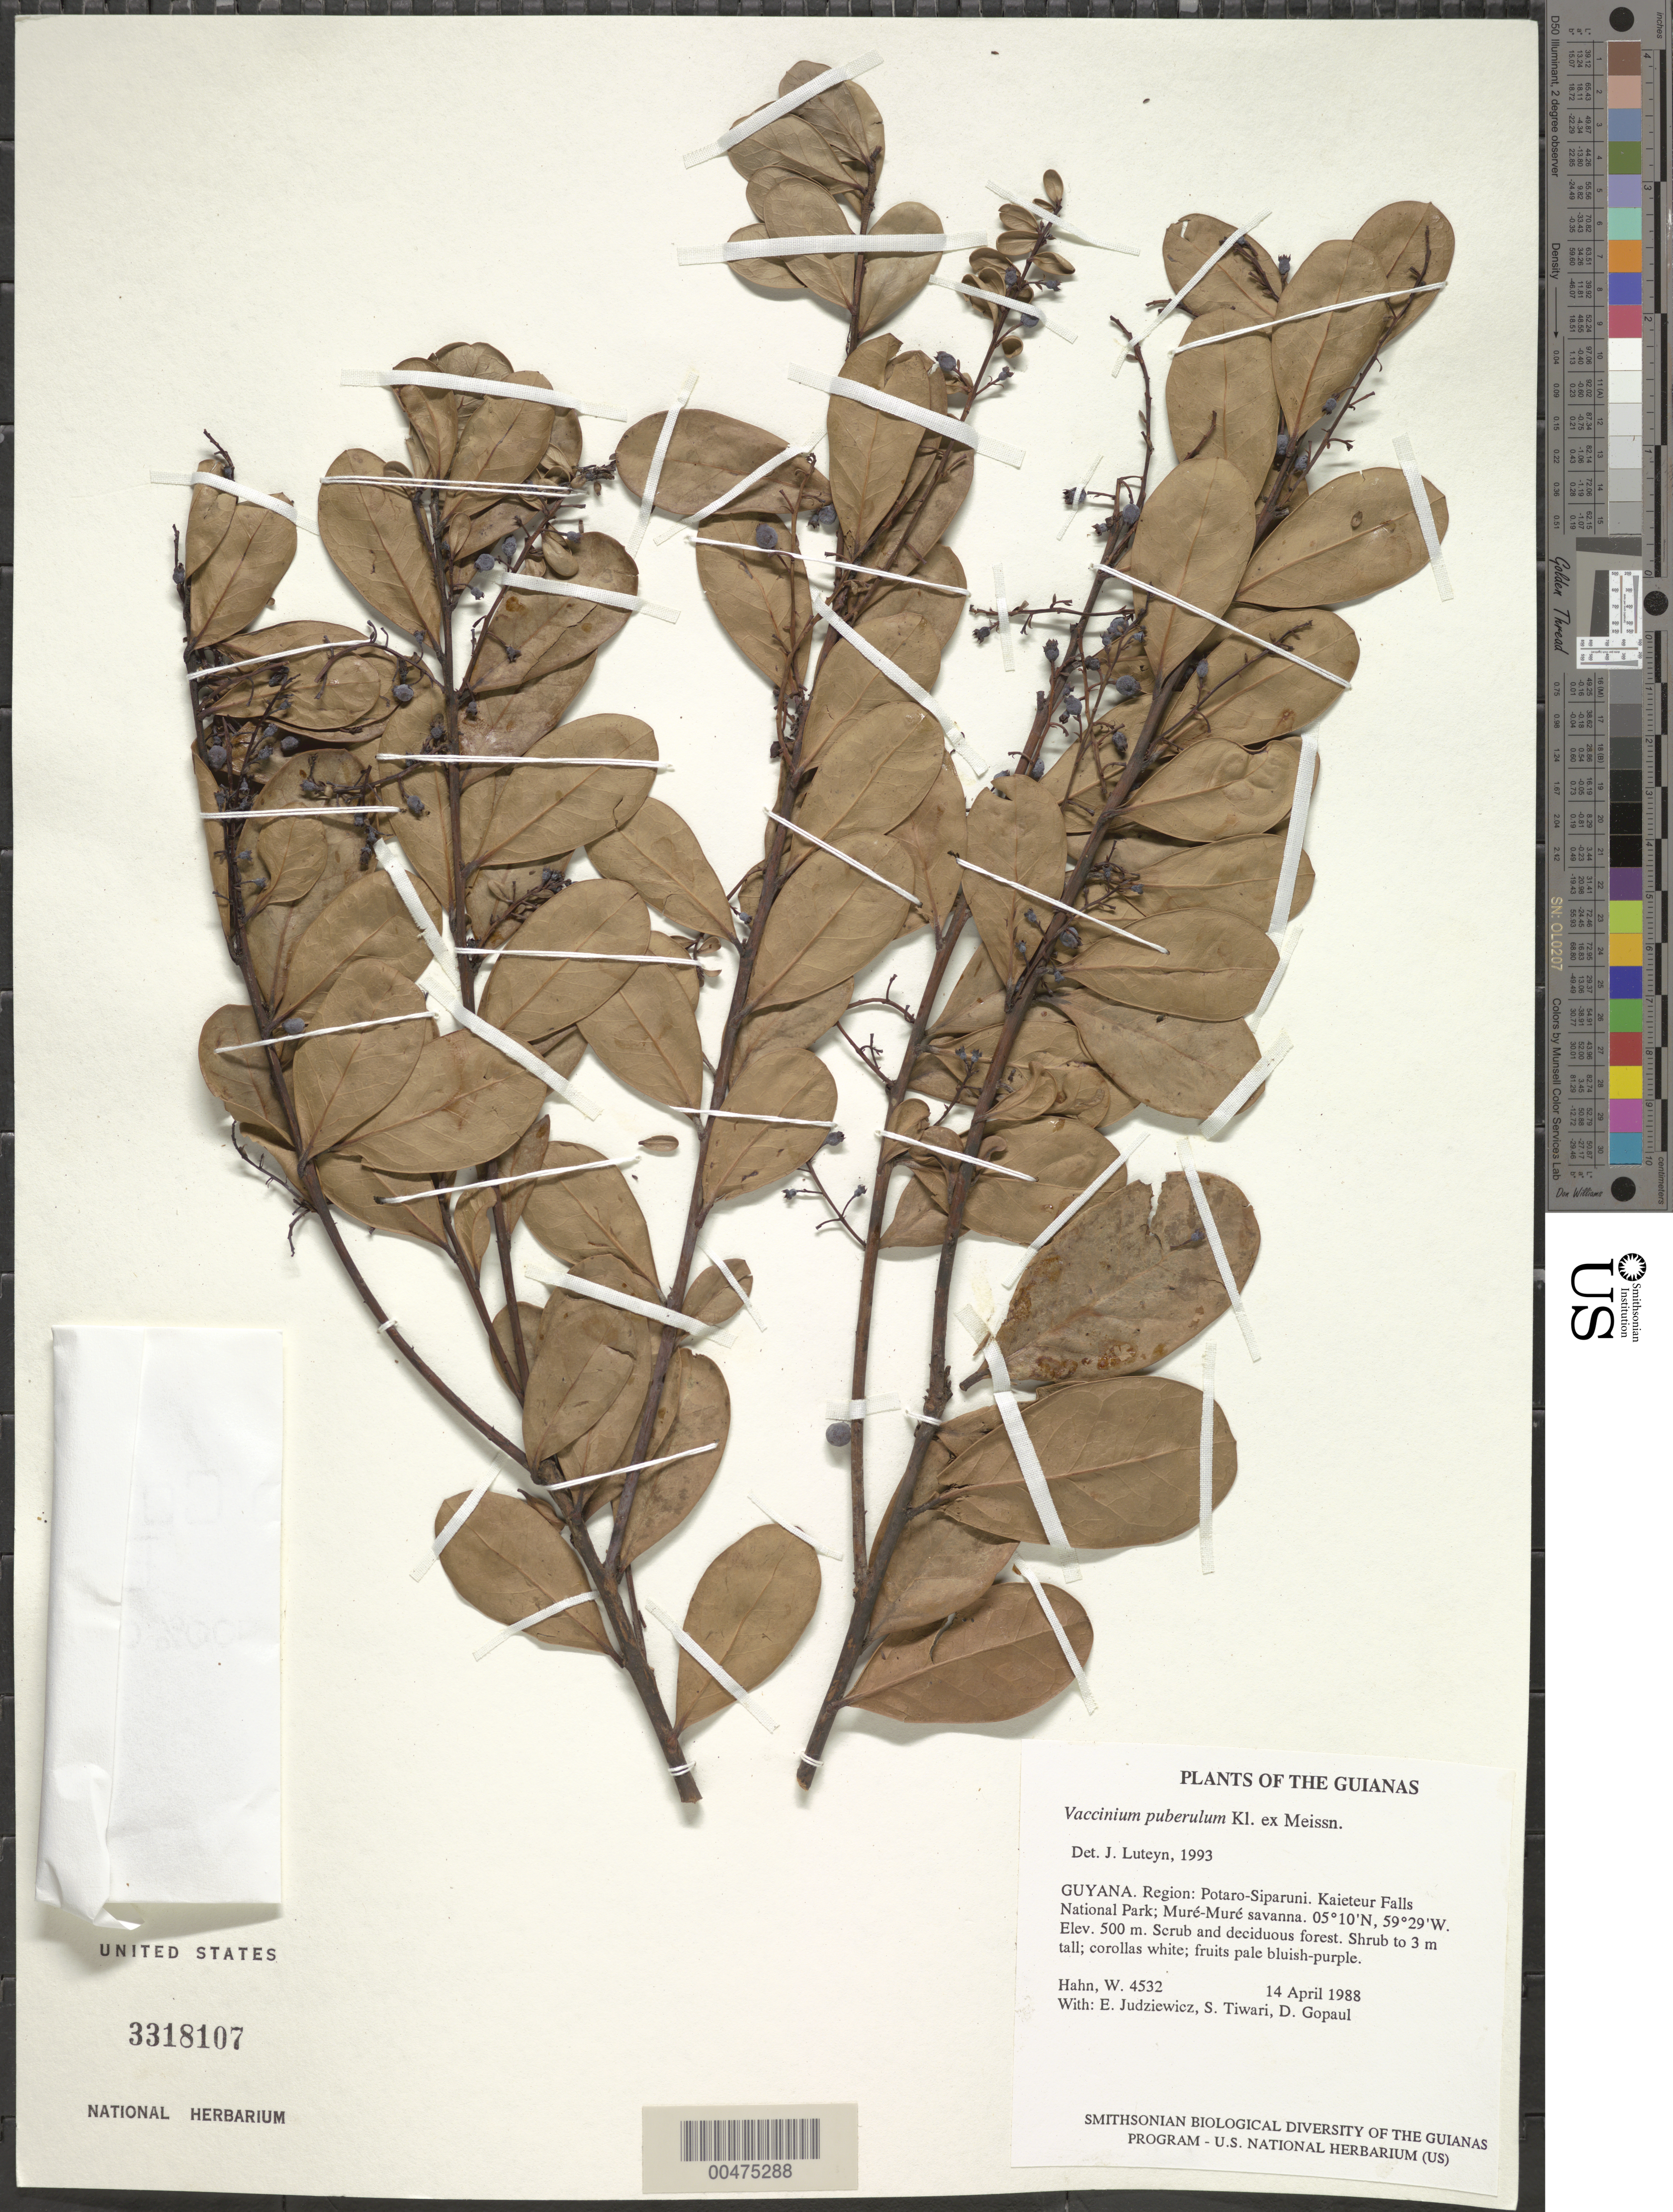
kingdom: Plantae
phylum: Tracheophyta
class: Magnoliopsida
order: Ericales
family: Ericaceae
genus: Vaccinium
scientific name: Vaccinium puberulum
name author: Klotzsch ex Meisn.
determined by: Luteyn, J. L.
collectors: W. Hahn, E. J. Judziewicz, S. Tiwari & D. Gopaul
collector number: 4532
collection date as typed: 14 April 1988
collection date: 1988-04-14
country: Guyana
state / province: Potaro-Siparuni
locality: Kaieteur Falls National Park; Muré-Muré savanna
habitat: Scrub and deciduous forest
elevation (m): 500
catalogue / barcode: US 3318107